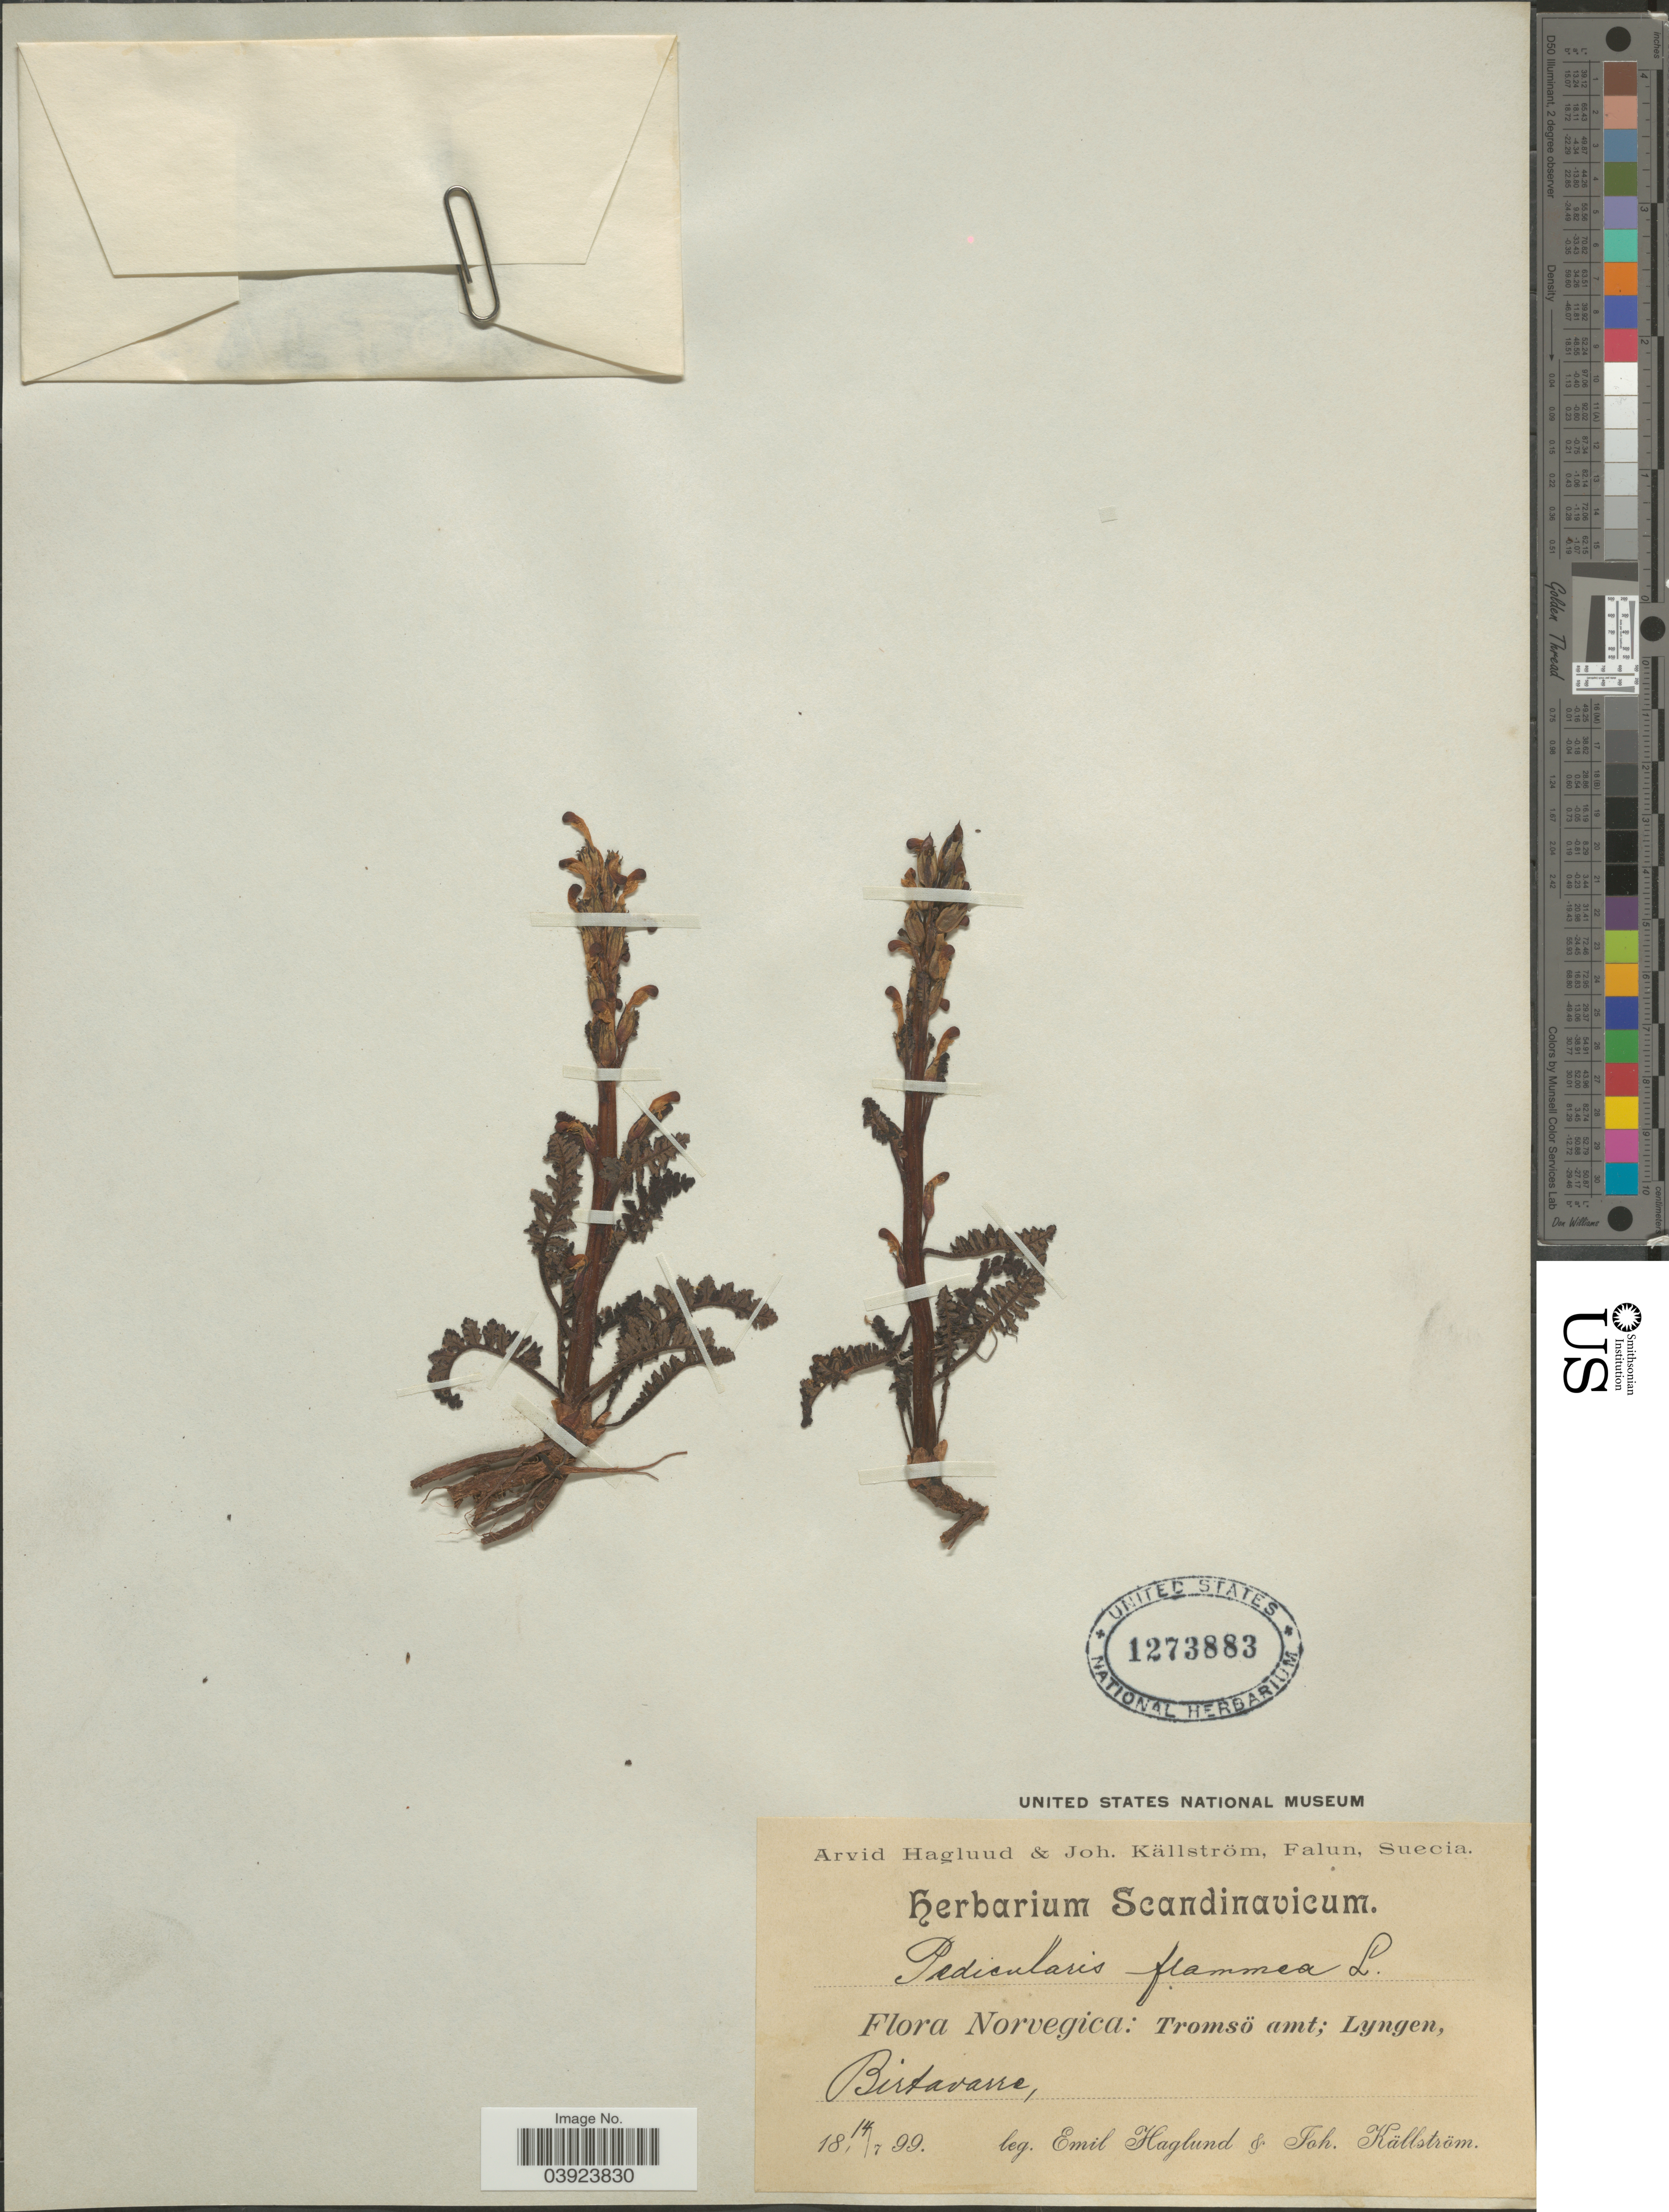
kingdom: Plantae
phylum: Tracheophyta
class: Magnoliopsida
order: Lamiales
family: Orobanchaceae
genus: Pedicularis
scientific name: Pedicularis flammea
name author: L.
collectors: E. Haglund & J. Källström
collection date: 1899-07-14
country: Norway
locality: Norvegica: Tromsö amt; Lyngen, Birtavarre.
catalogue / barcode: US 1273883